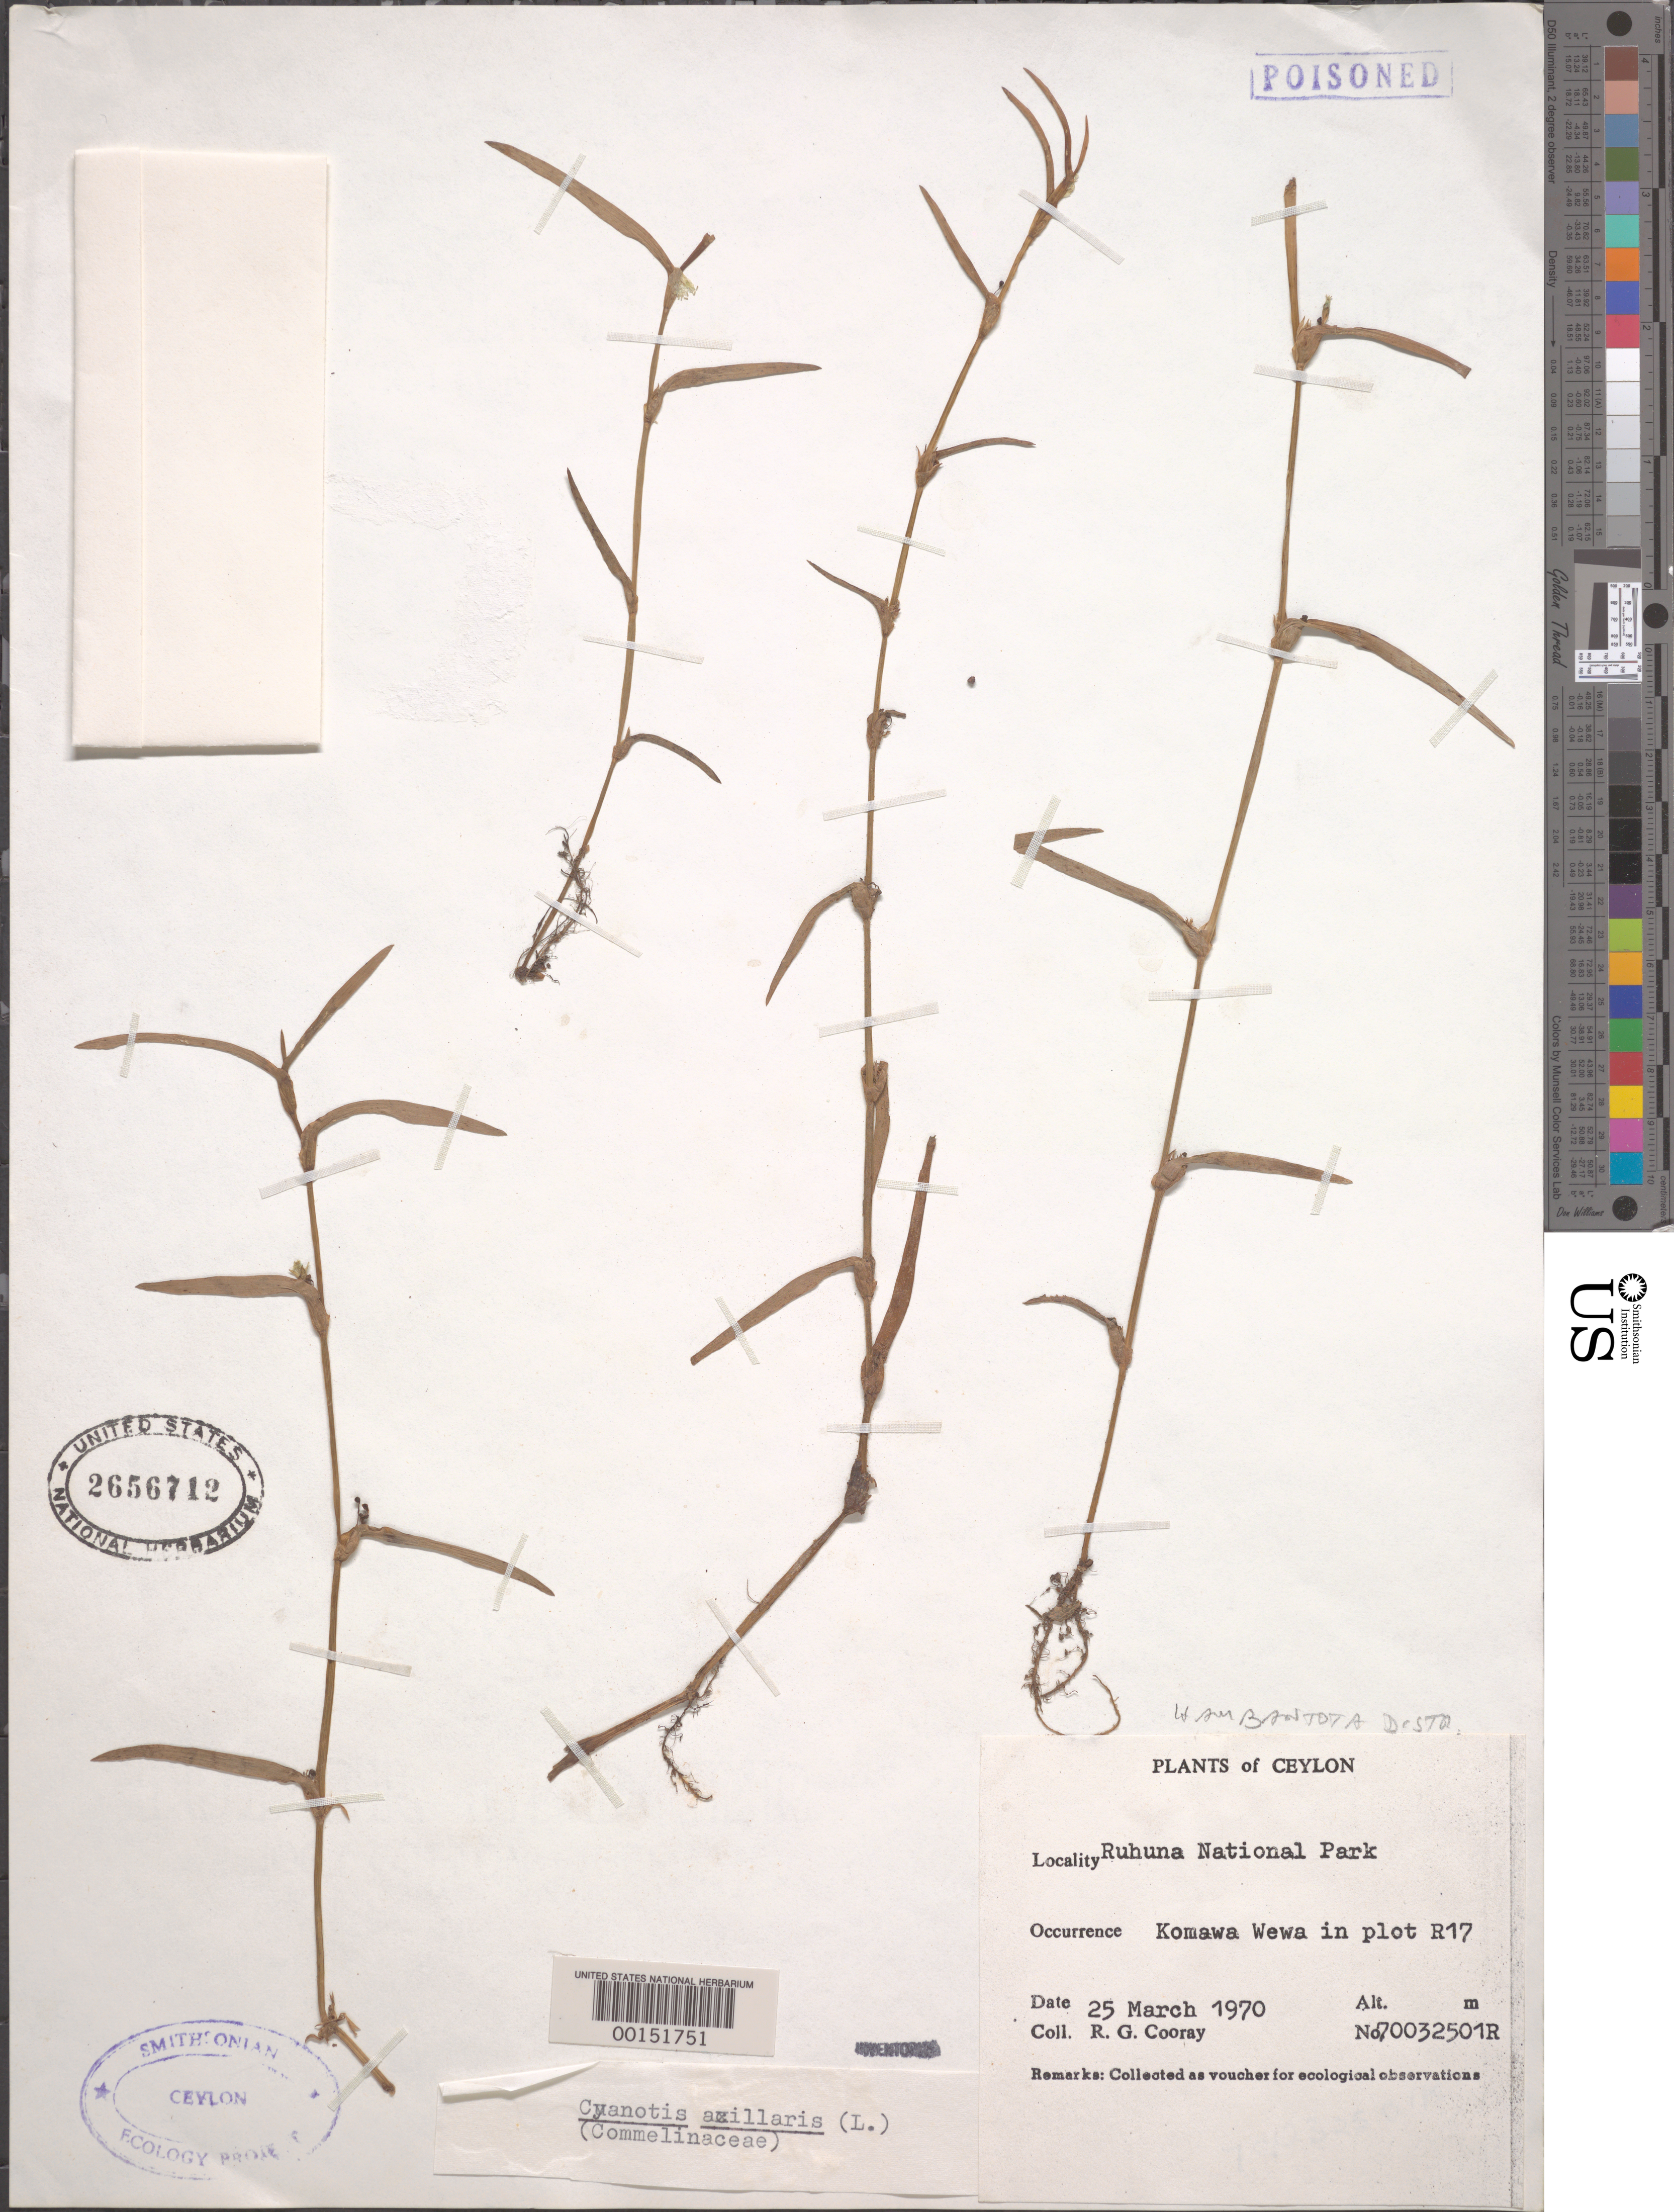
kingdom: Plantae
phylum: Tracheophyta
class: Liliopsida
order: Commelinales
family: Commelinaceae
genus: Cyanotis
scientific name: Cyanotis axillaris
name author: (L.) D. Don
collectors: R. Cooray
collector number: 70032501r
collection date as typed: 25 Mar 1970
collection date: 1970-03-25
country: Sri Lanka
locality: Ruhuna national park; komawa wewa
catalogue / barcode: US 2656712